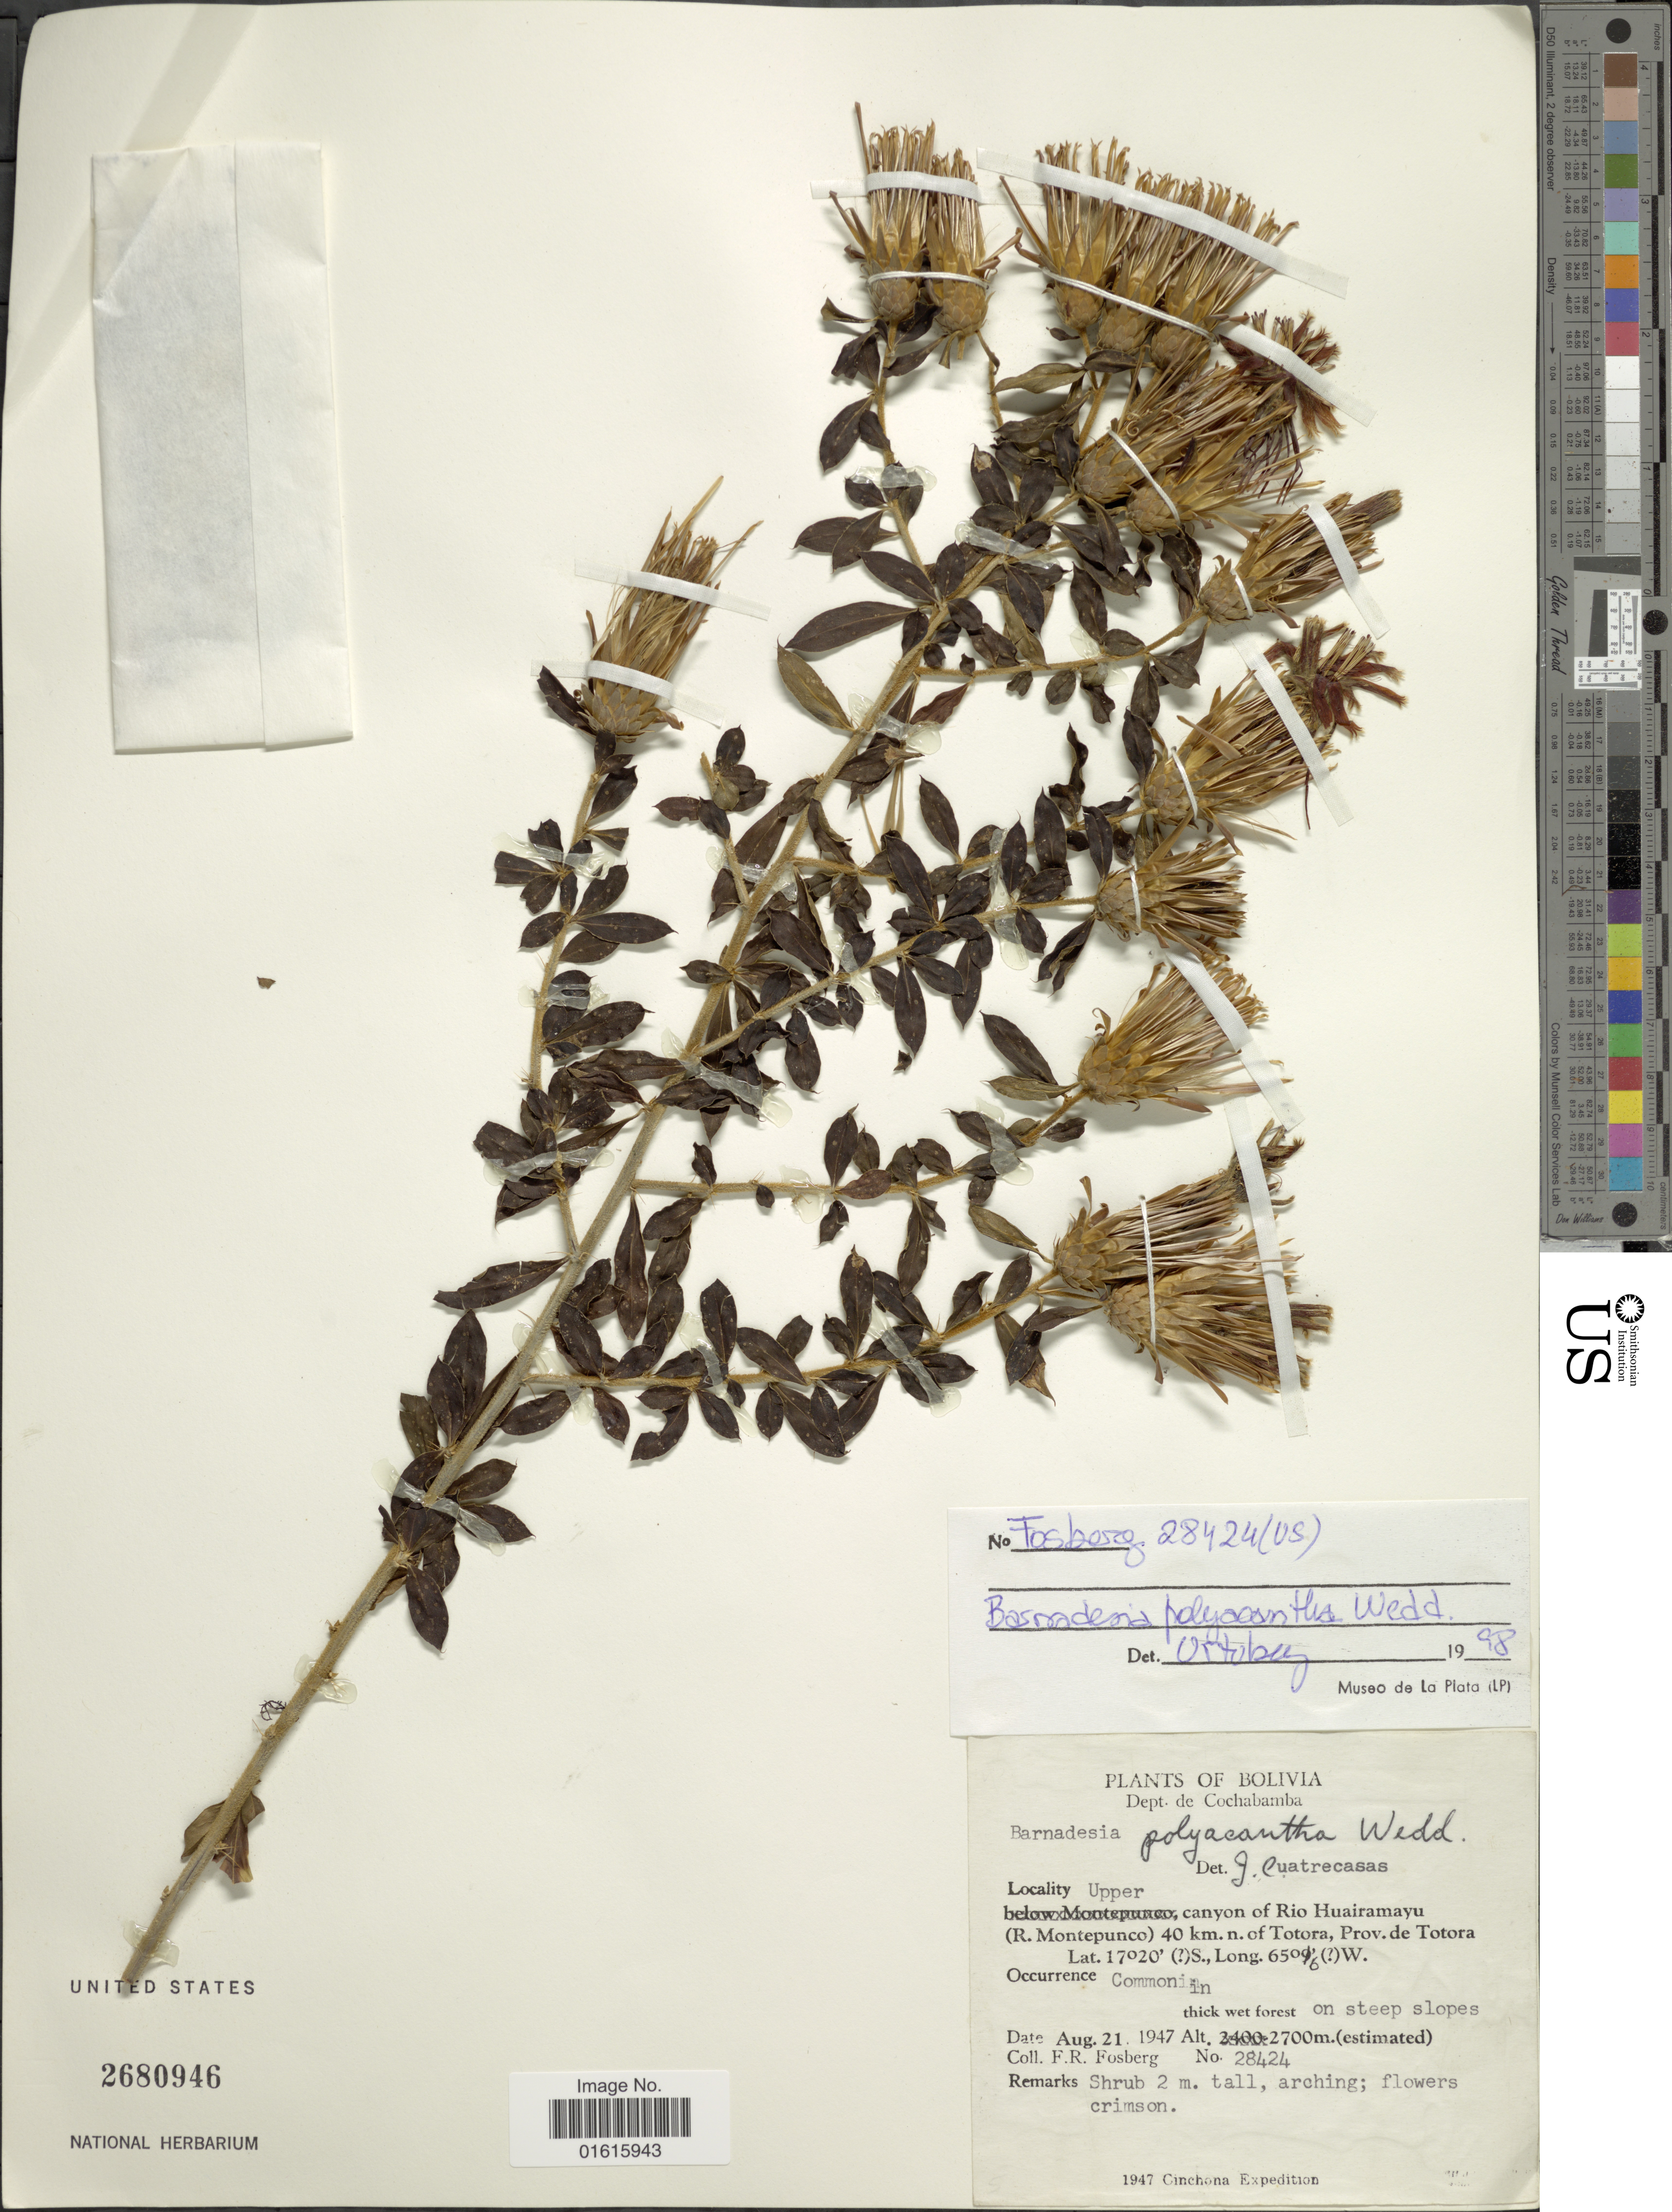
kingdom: Plantae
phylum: Tracheophyta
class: Magnoliopsida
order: Asterales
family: Asteraceae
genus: Barnadesia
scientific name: Barnadesia polyacantha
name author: Wedd.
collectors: F. R. Fosberg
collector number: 28424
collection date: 1947-08-21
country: Bolivia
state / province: Cochabamba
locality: Canyon of Rio Huairamayu (R. Montepunco) 40 km n of Totora, Prov. deTotora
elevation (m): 2700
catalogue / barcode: US 2680946